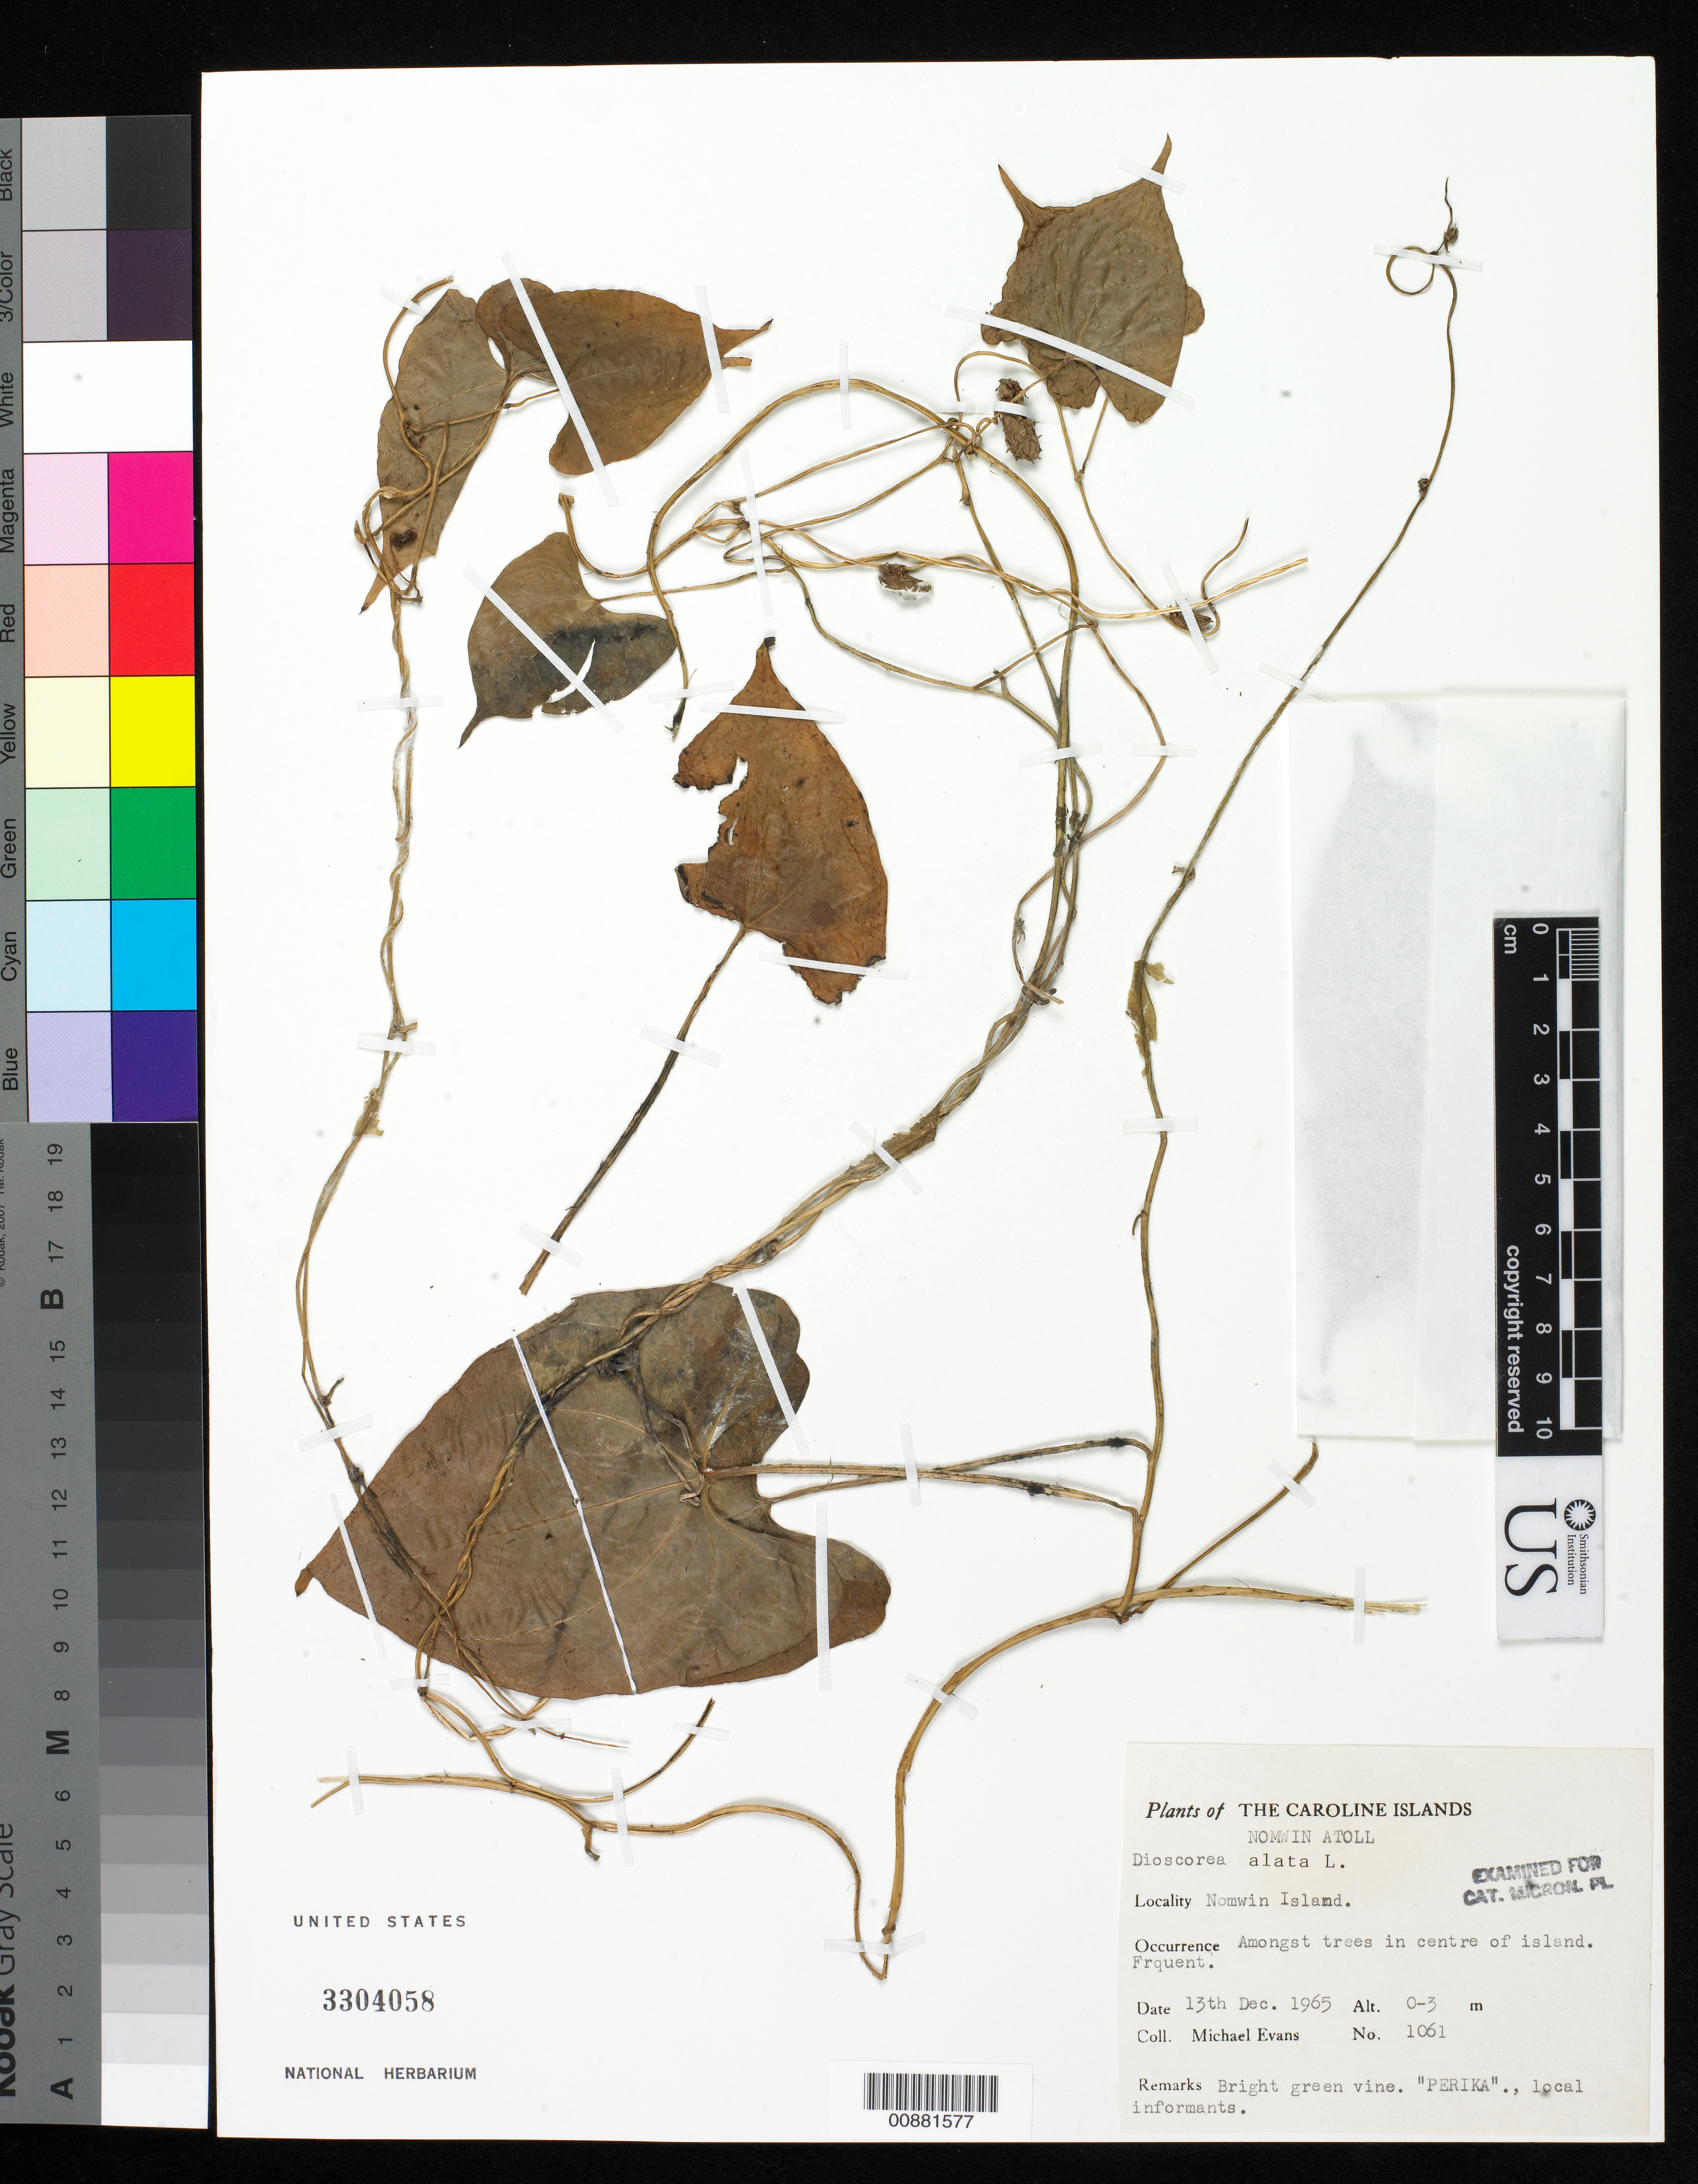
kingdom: Plantae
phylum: Tracheophyta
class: Liliopsida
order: Dioscoreales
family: Dioscoreaceae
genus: Dioscorea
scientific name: Dioscorea alata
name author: L.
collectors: M. Evans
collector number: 1061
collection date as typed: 13 Dec 1965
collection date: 1965-12-13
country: Micronesia, Federated States of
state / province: Truk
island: Nomwin Atoll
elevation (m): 0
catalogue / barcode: US 3304058